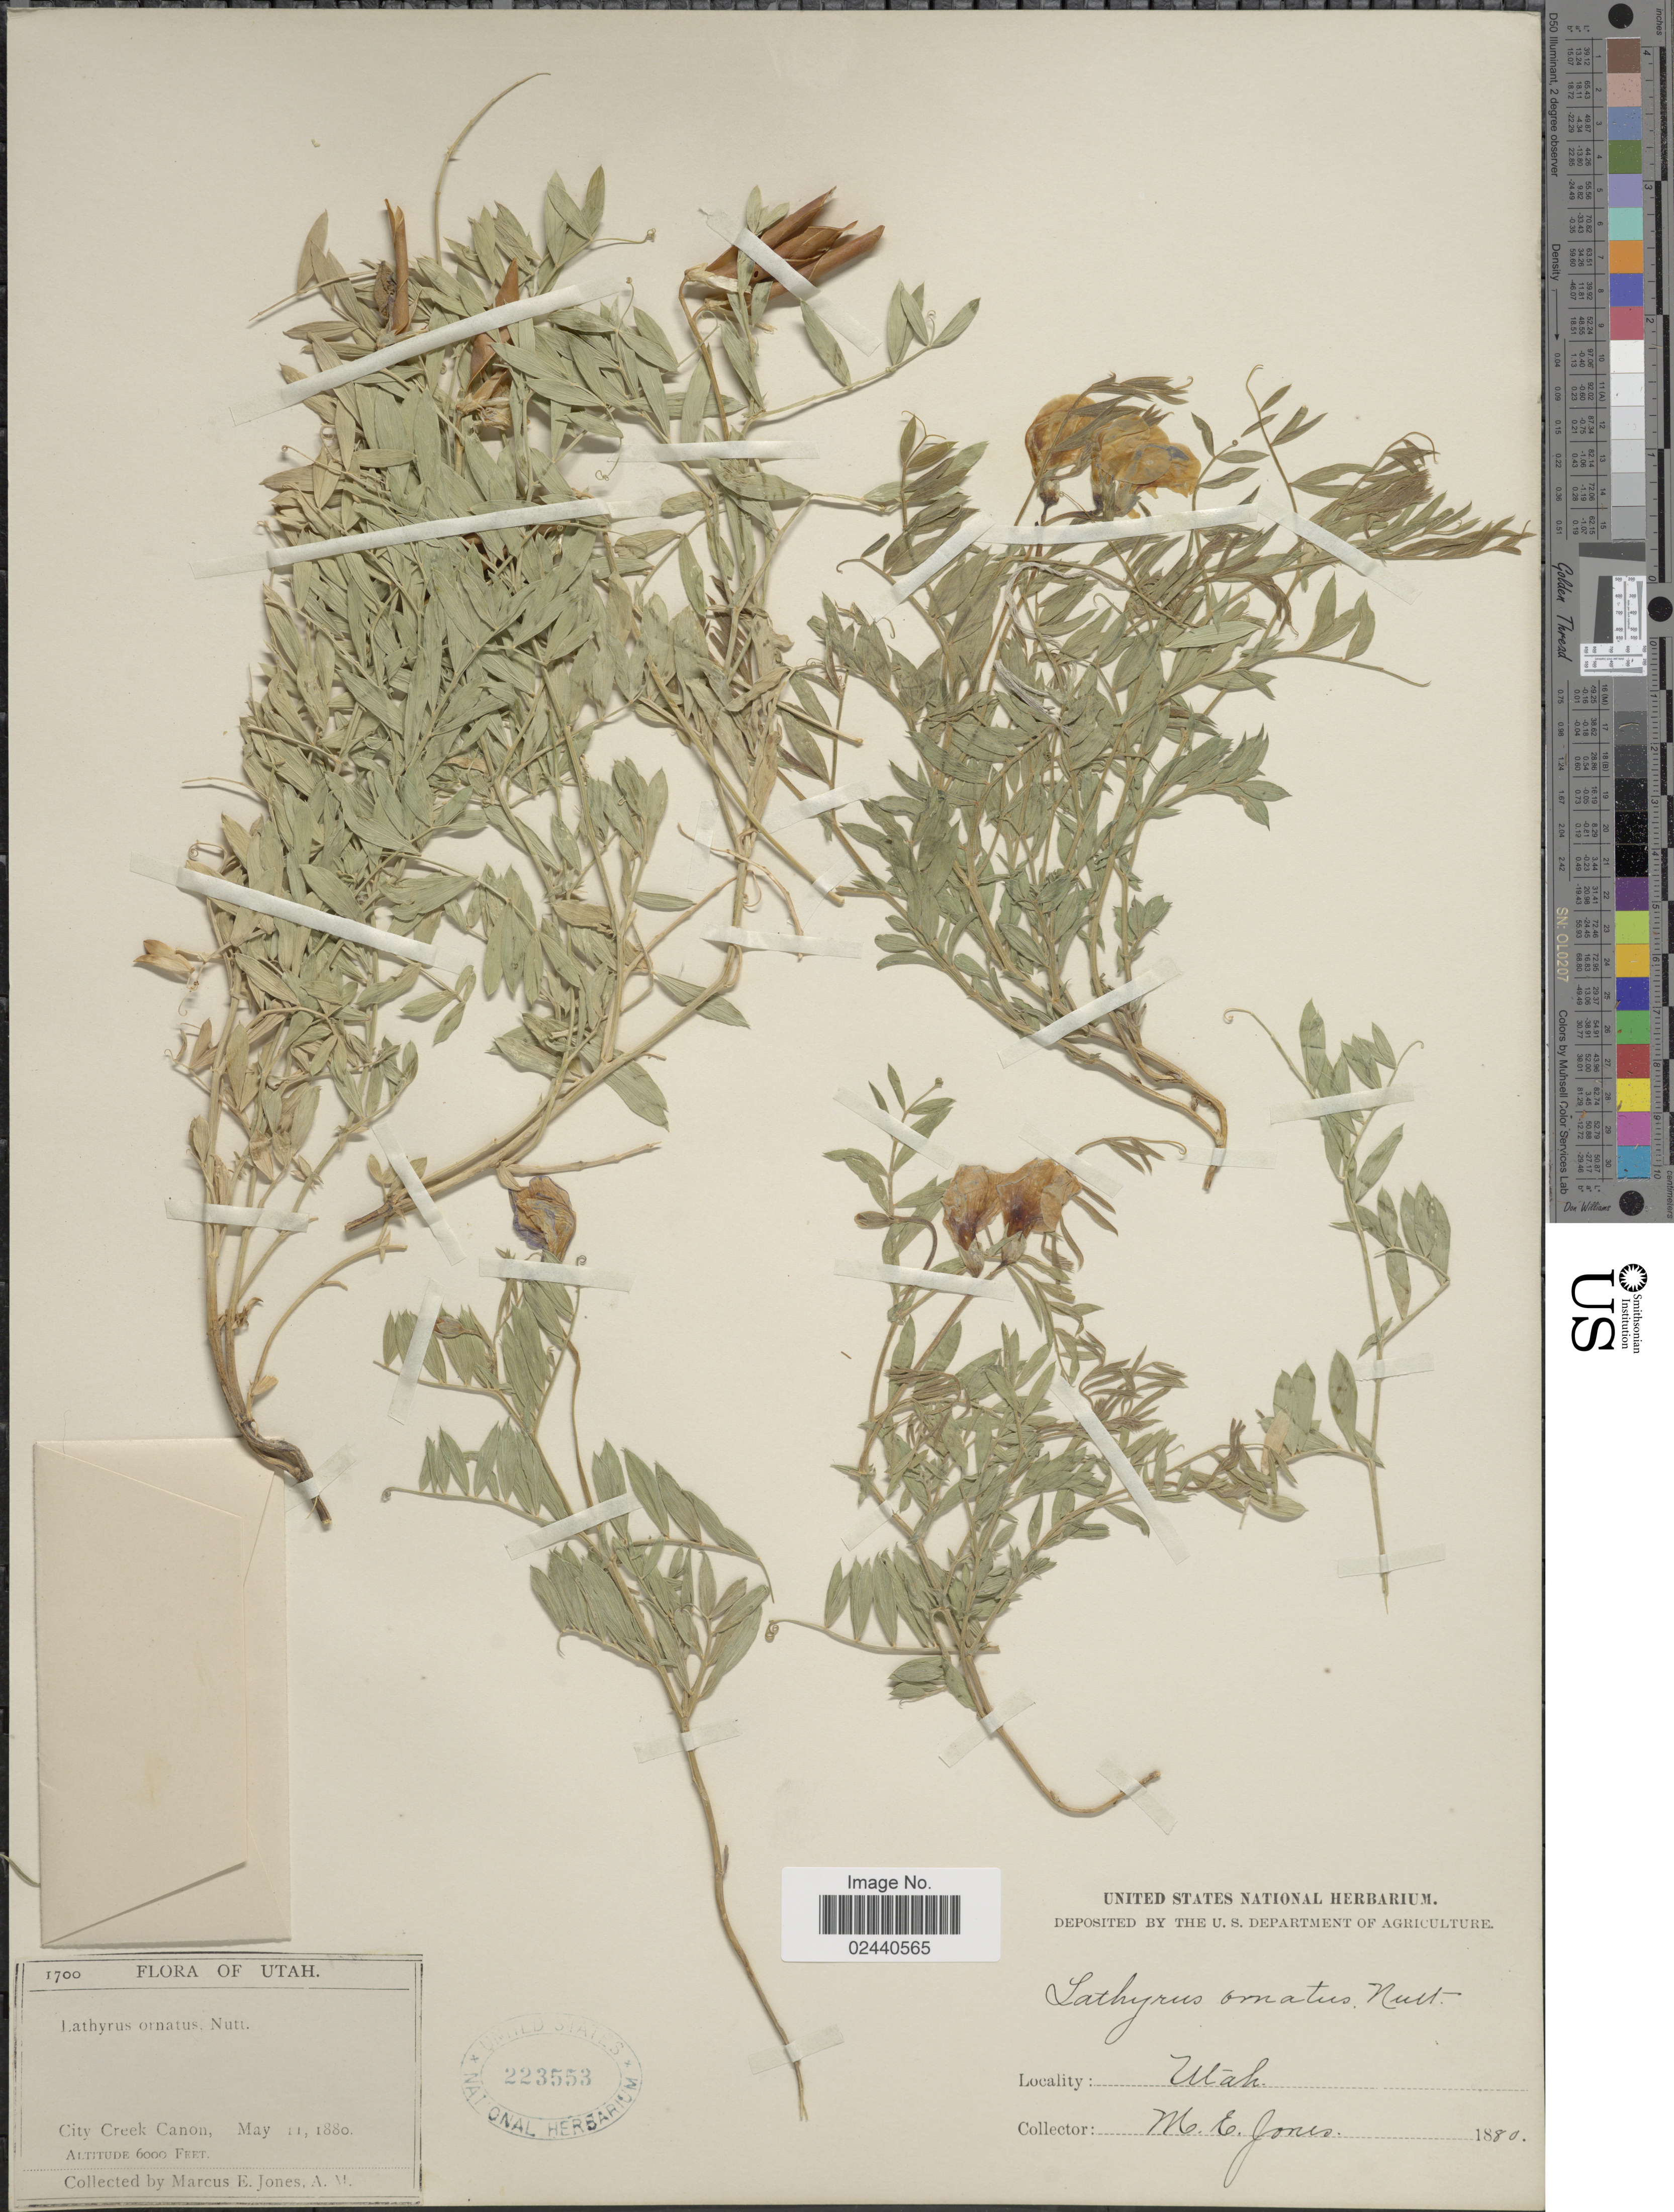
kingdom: Plantae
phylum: Tracheophyta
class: Magnoliopsida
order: Fabales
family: Fabaceae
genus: Lathyrus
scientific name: Lathyrus incanus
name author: (J.G. Sm. & Rydb.) Rydb.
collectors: M. E. Jones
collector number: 1700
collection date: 1880-05-11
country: United States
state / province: Utah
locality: City Creek Canon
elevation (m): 1829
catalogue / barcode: US 223553